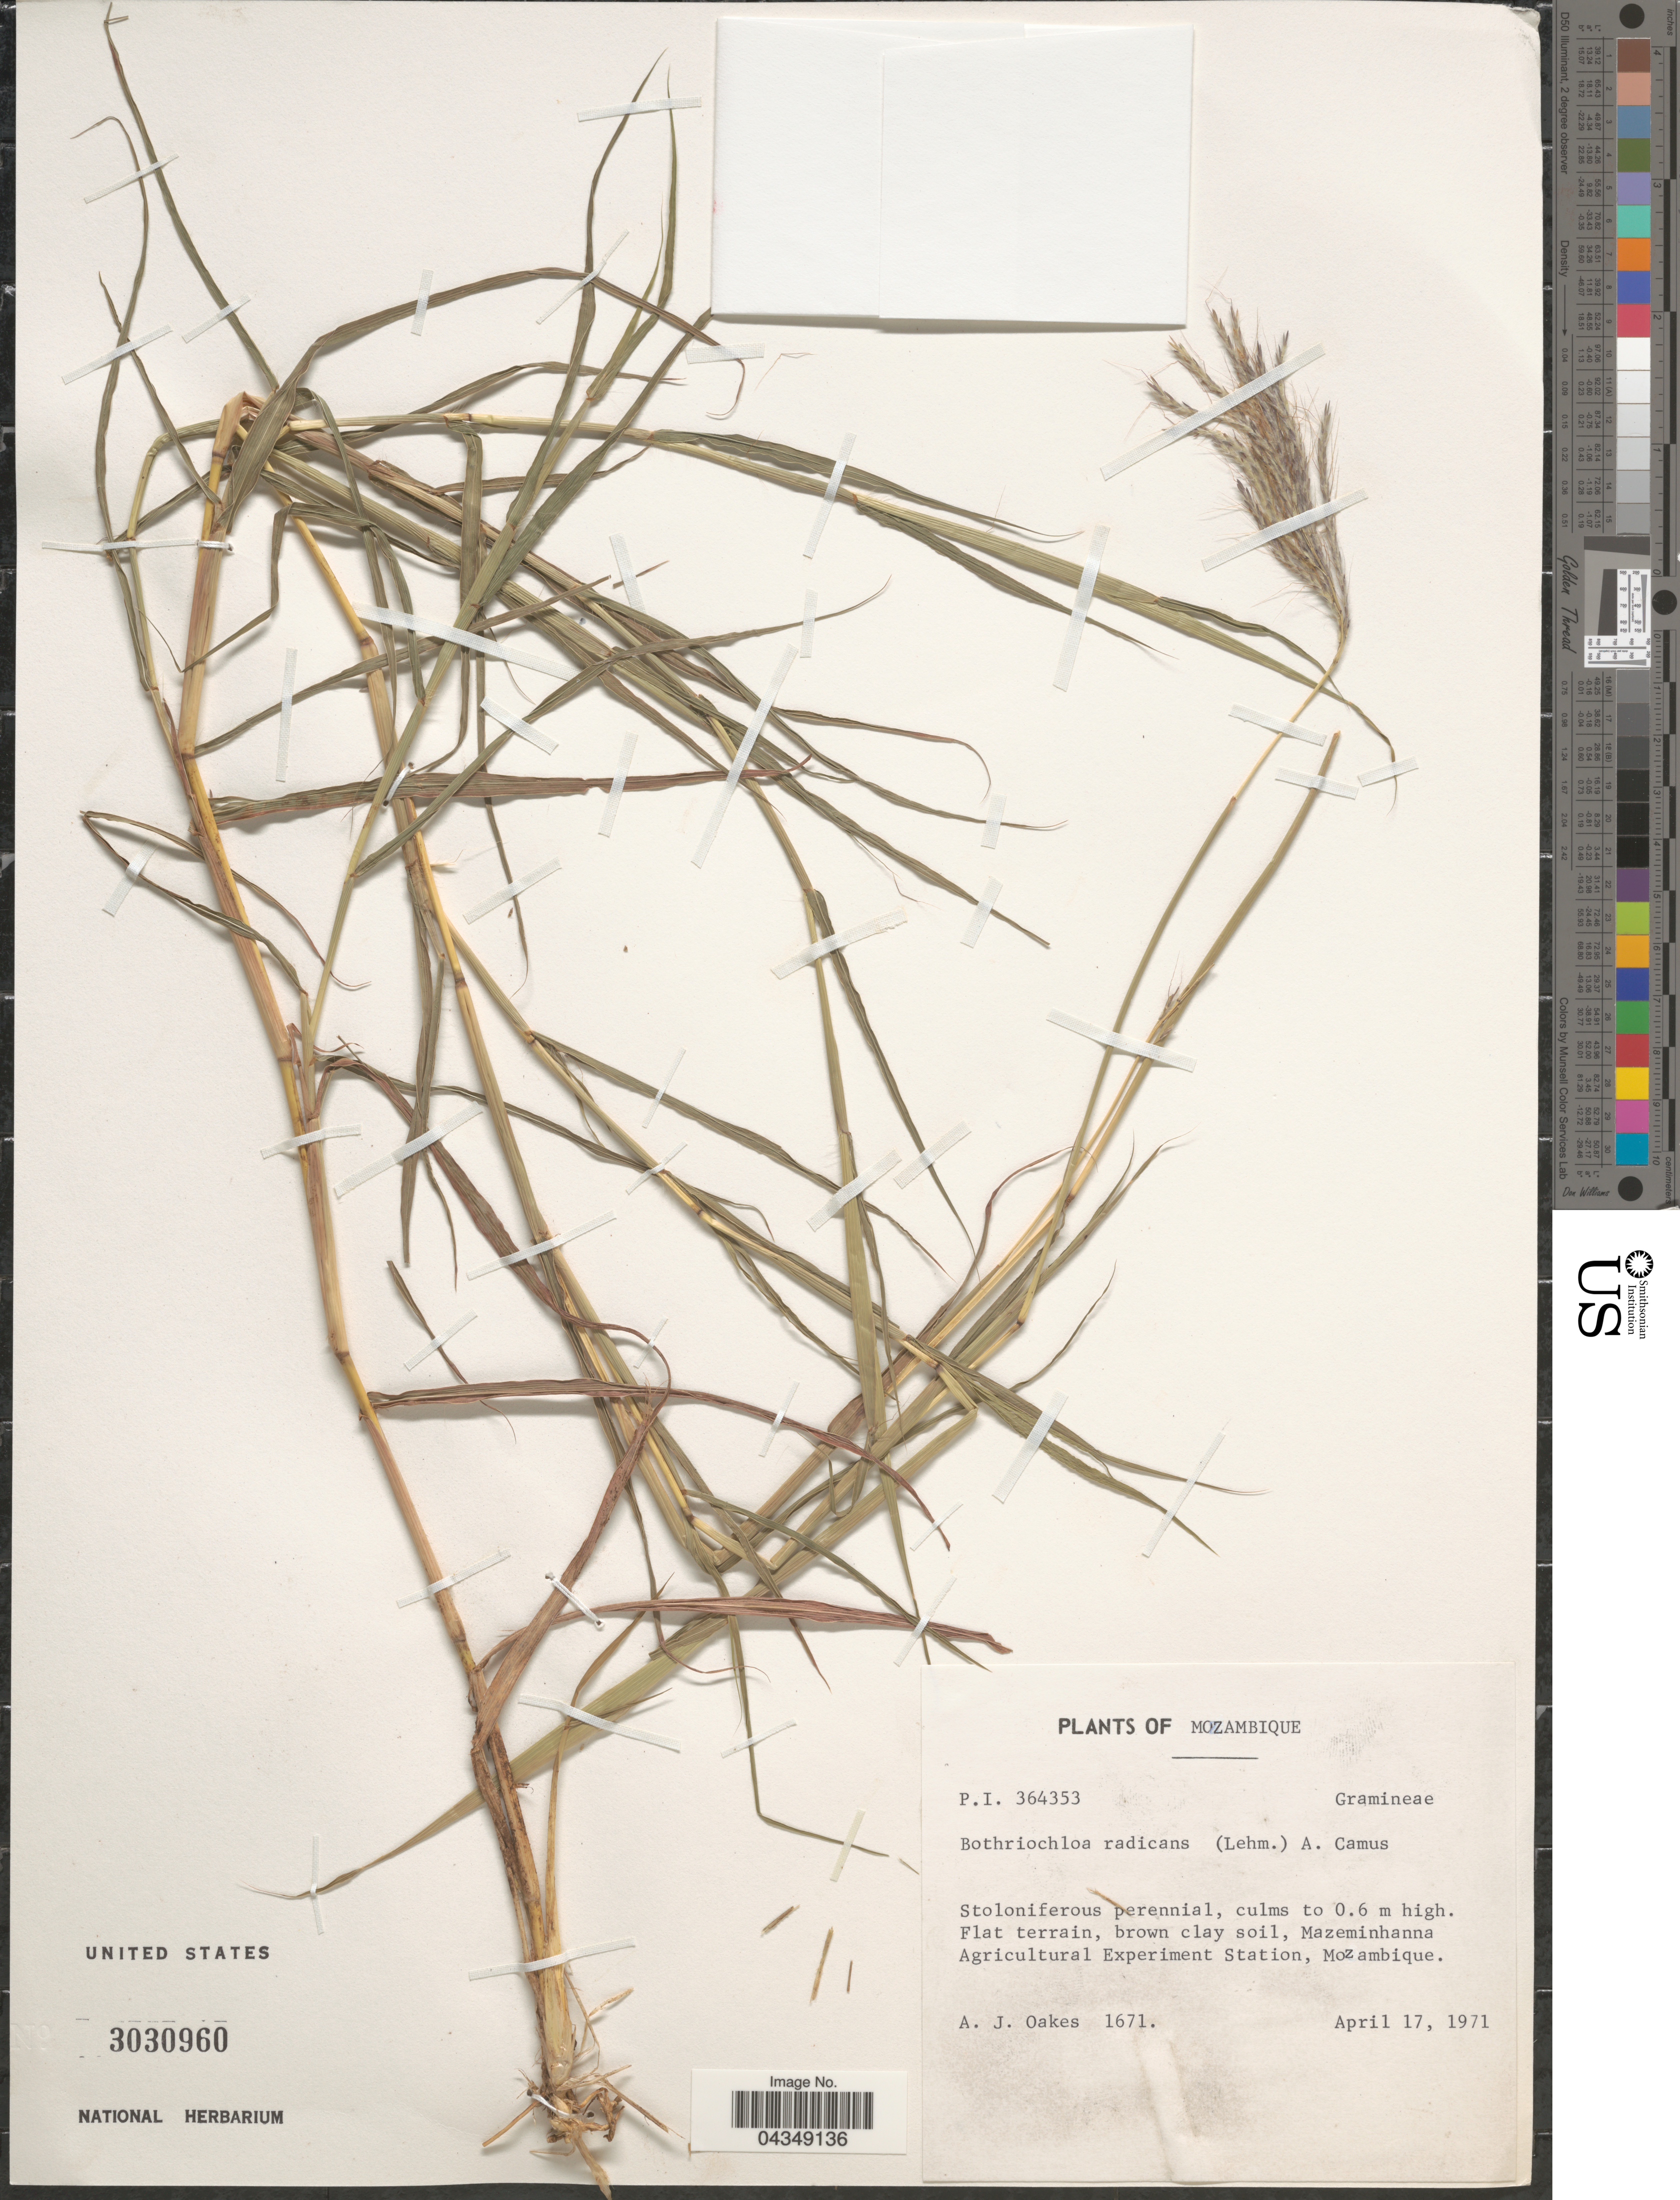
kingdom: Plantae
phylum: Tracheophyta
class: Liliopsida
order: Poales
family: Poaceae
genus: Bothriochloa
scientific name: Bothriochloa radicans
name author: (Lehm.) A. Camus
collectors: A. Oakes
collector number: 1671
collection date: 1971-04-17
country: Mozambique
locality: Mazeminhanna Agricultural Experiment Station.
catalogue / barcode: US 3030960